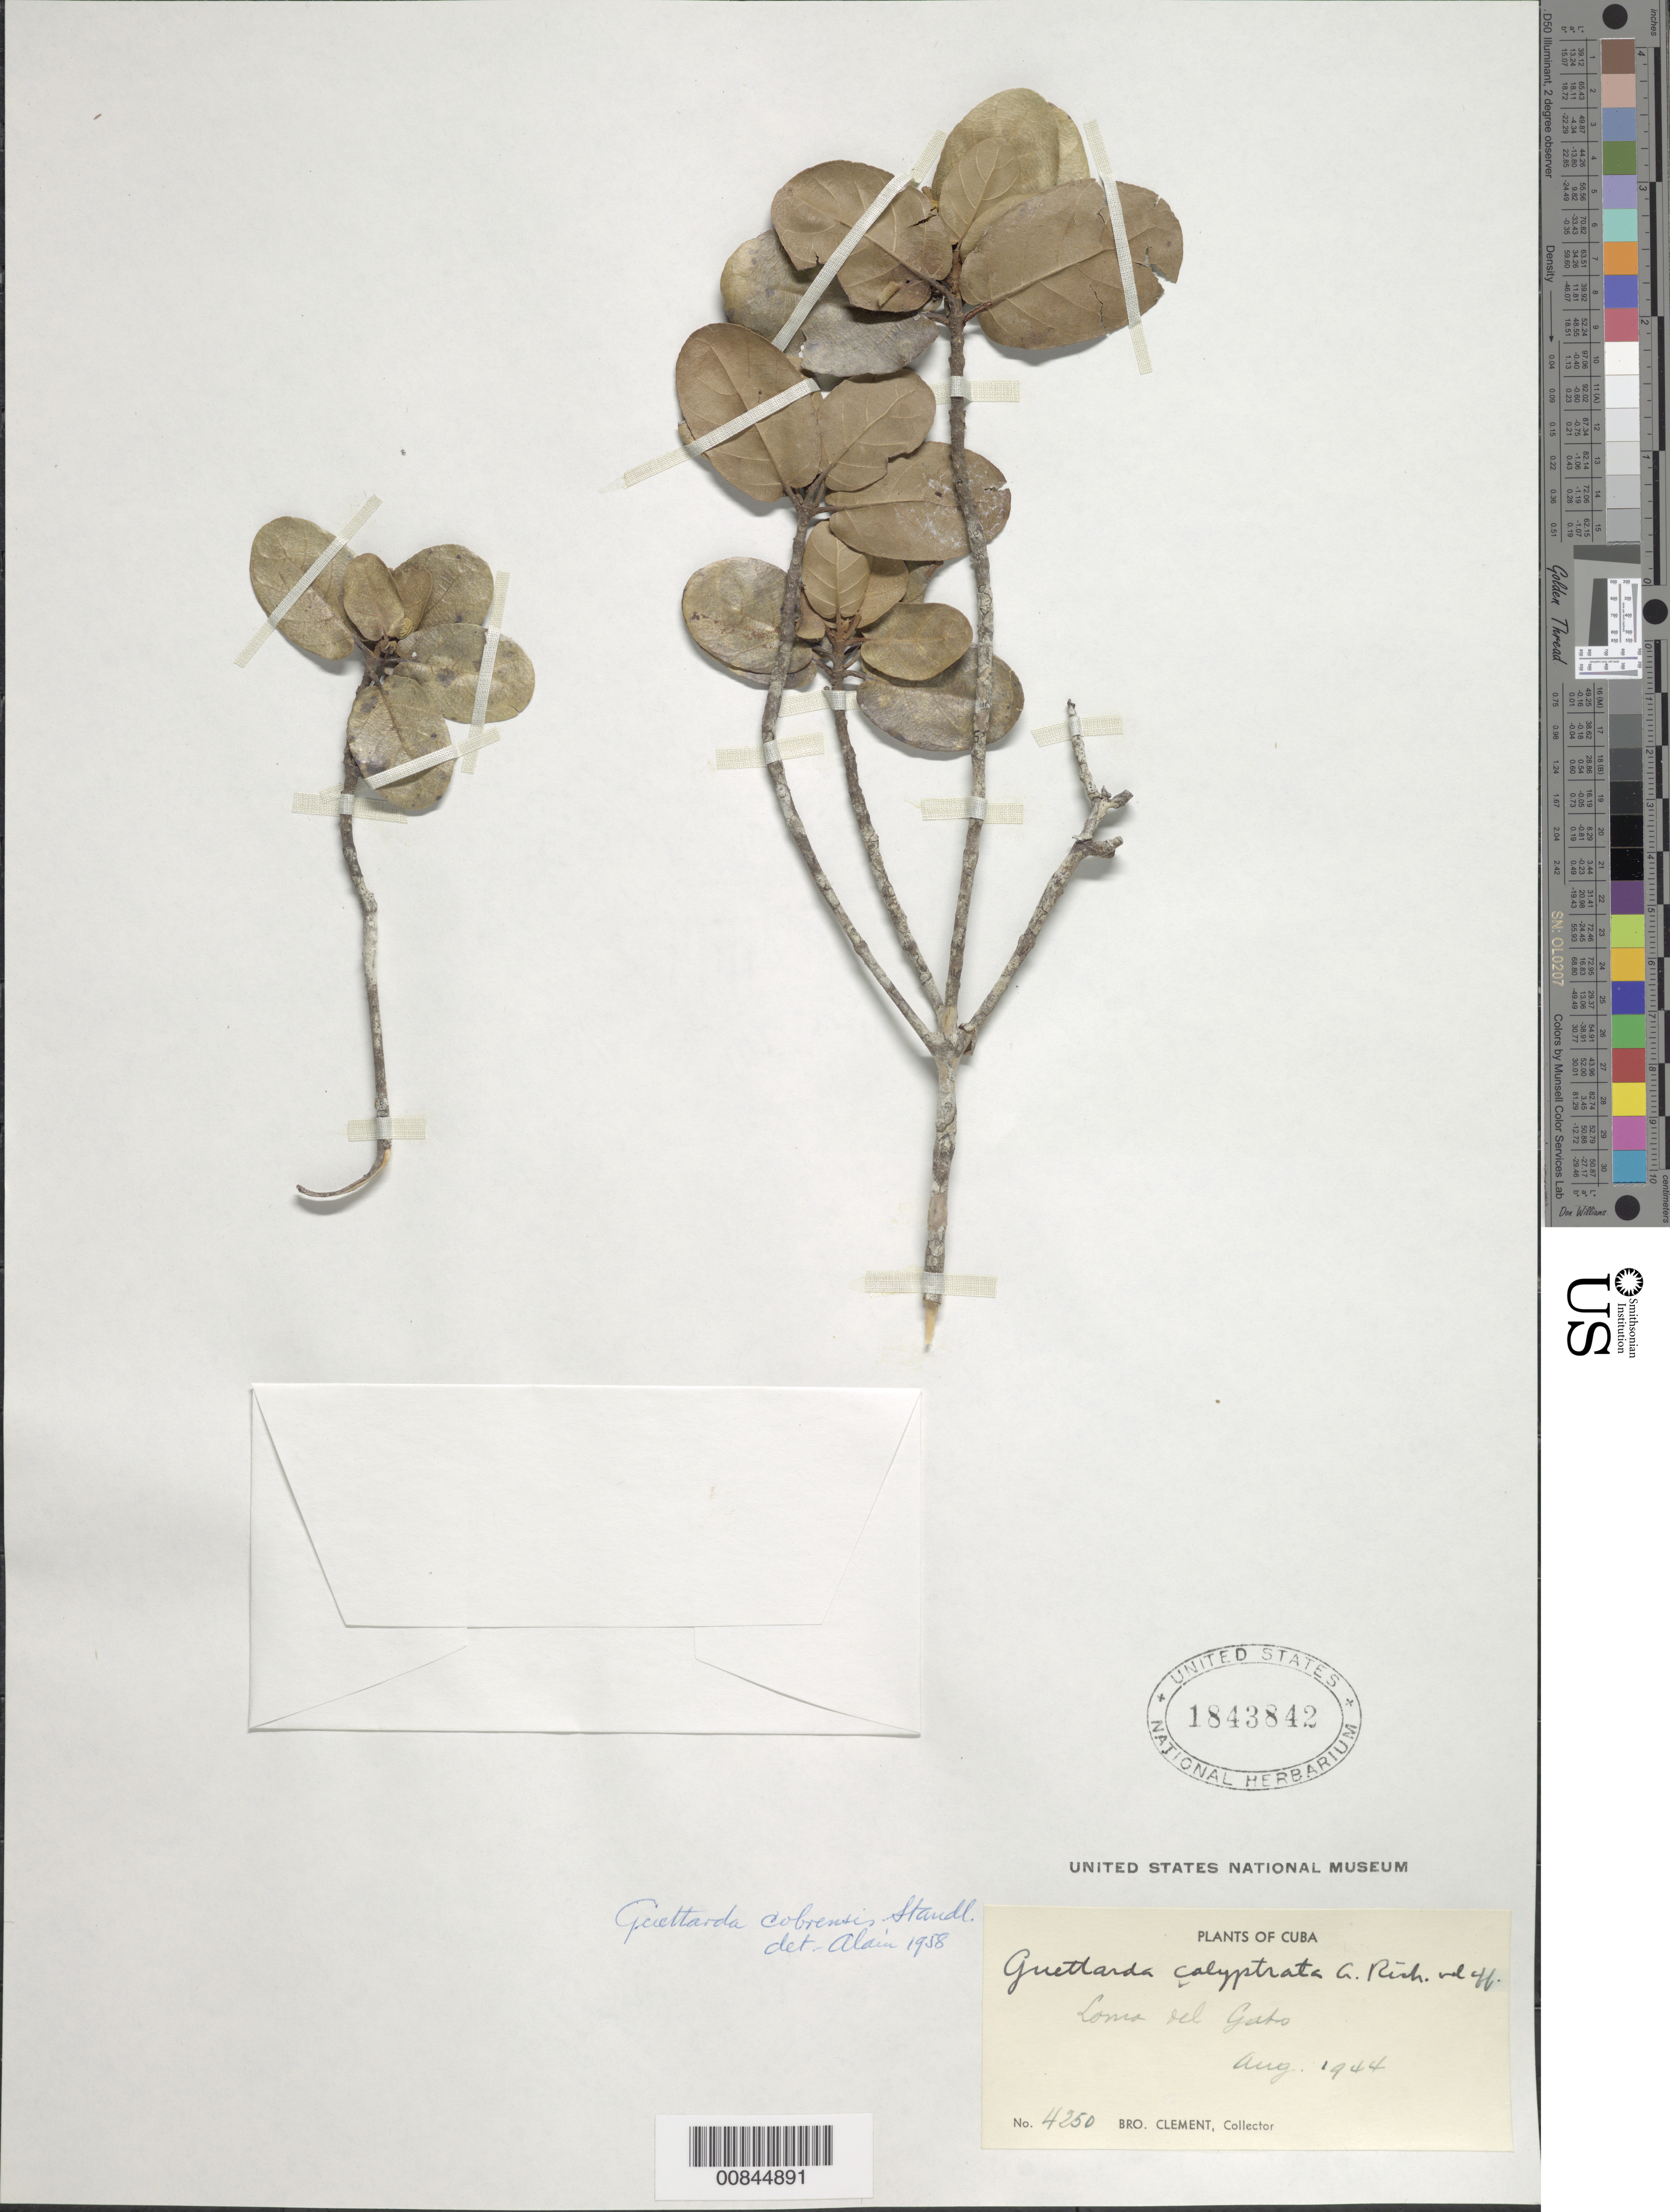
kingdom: Plantae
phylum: Tracheophyta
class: Magnoliopsida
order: Gentianales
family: Rubiaceae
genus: Guettarda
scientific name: Guettarda cobrensis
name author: Standl.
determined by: Liogier, Alain H.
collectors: Bro. Clemente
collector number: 4250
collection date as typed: Aug 1944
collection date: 1944-08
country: Cuba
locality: Loma del Gato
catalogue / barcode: US 1843842